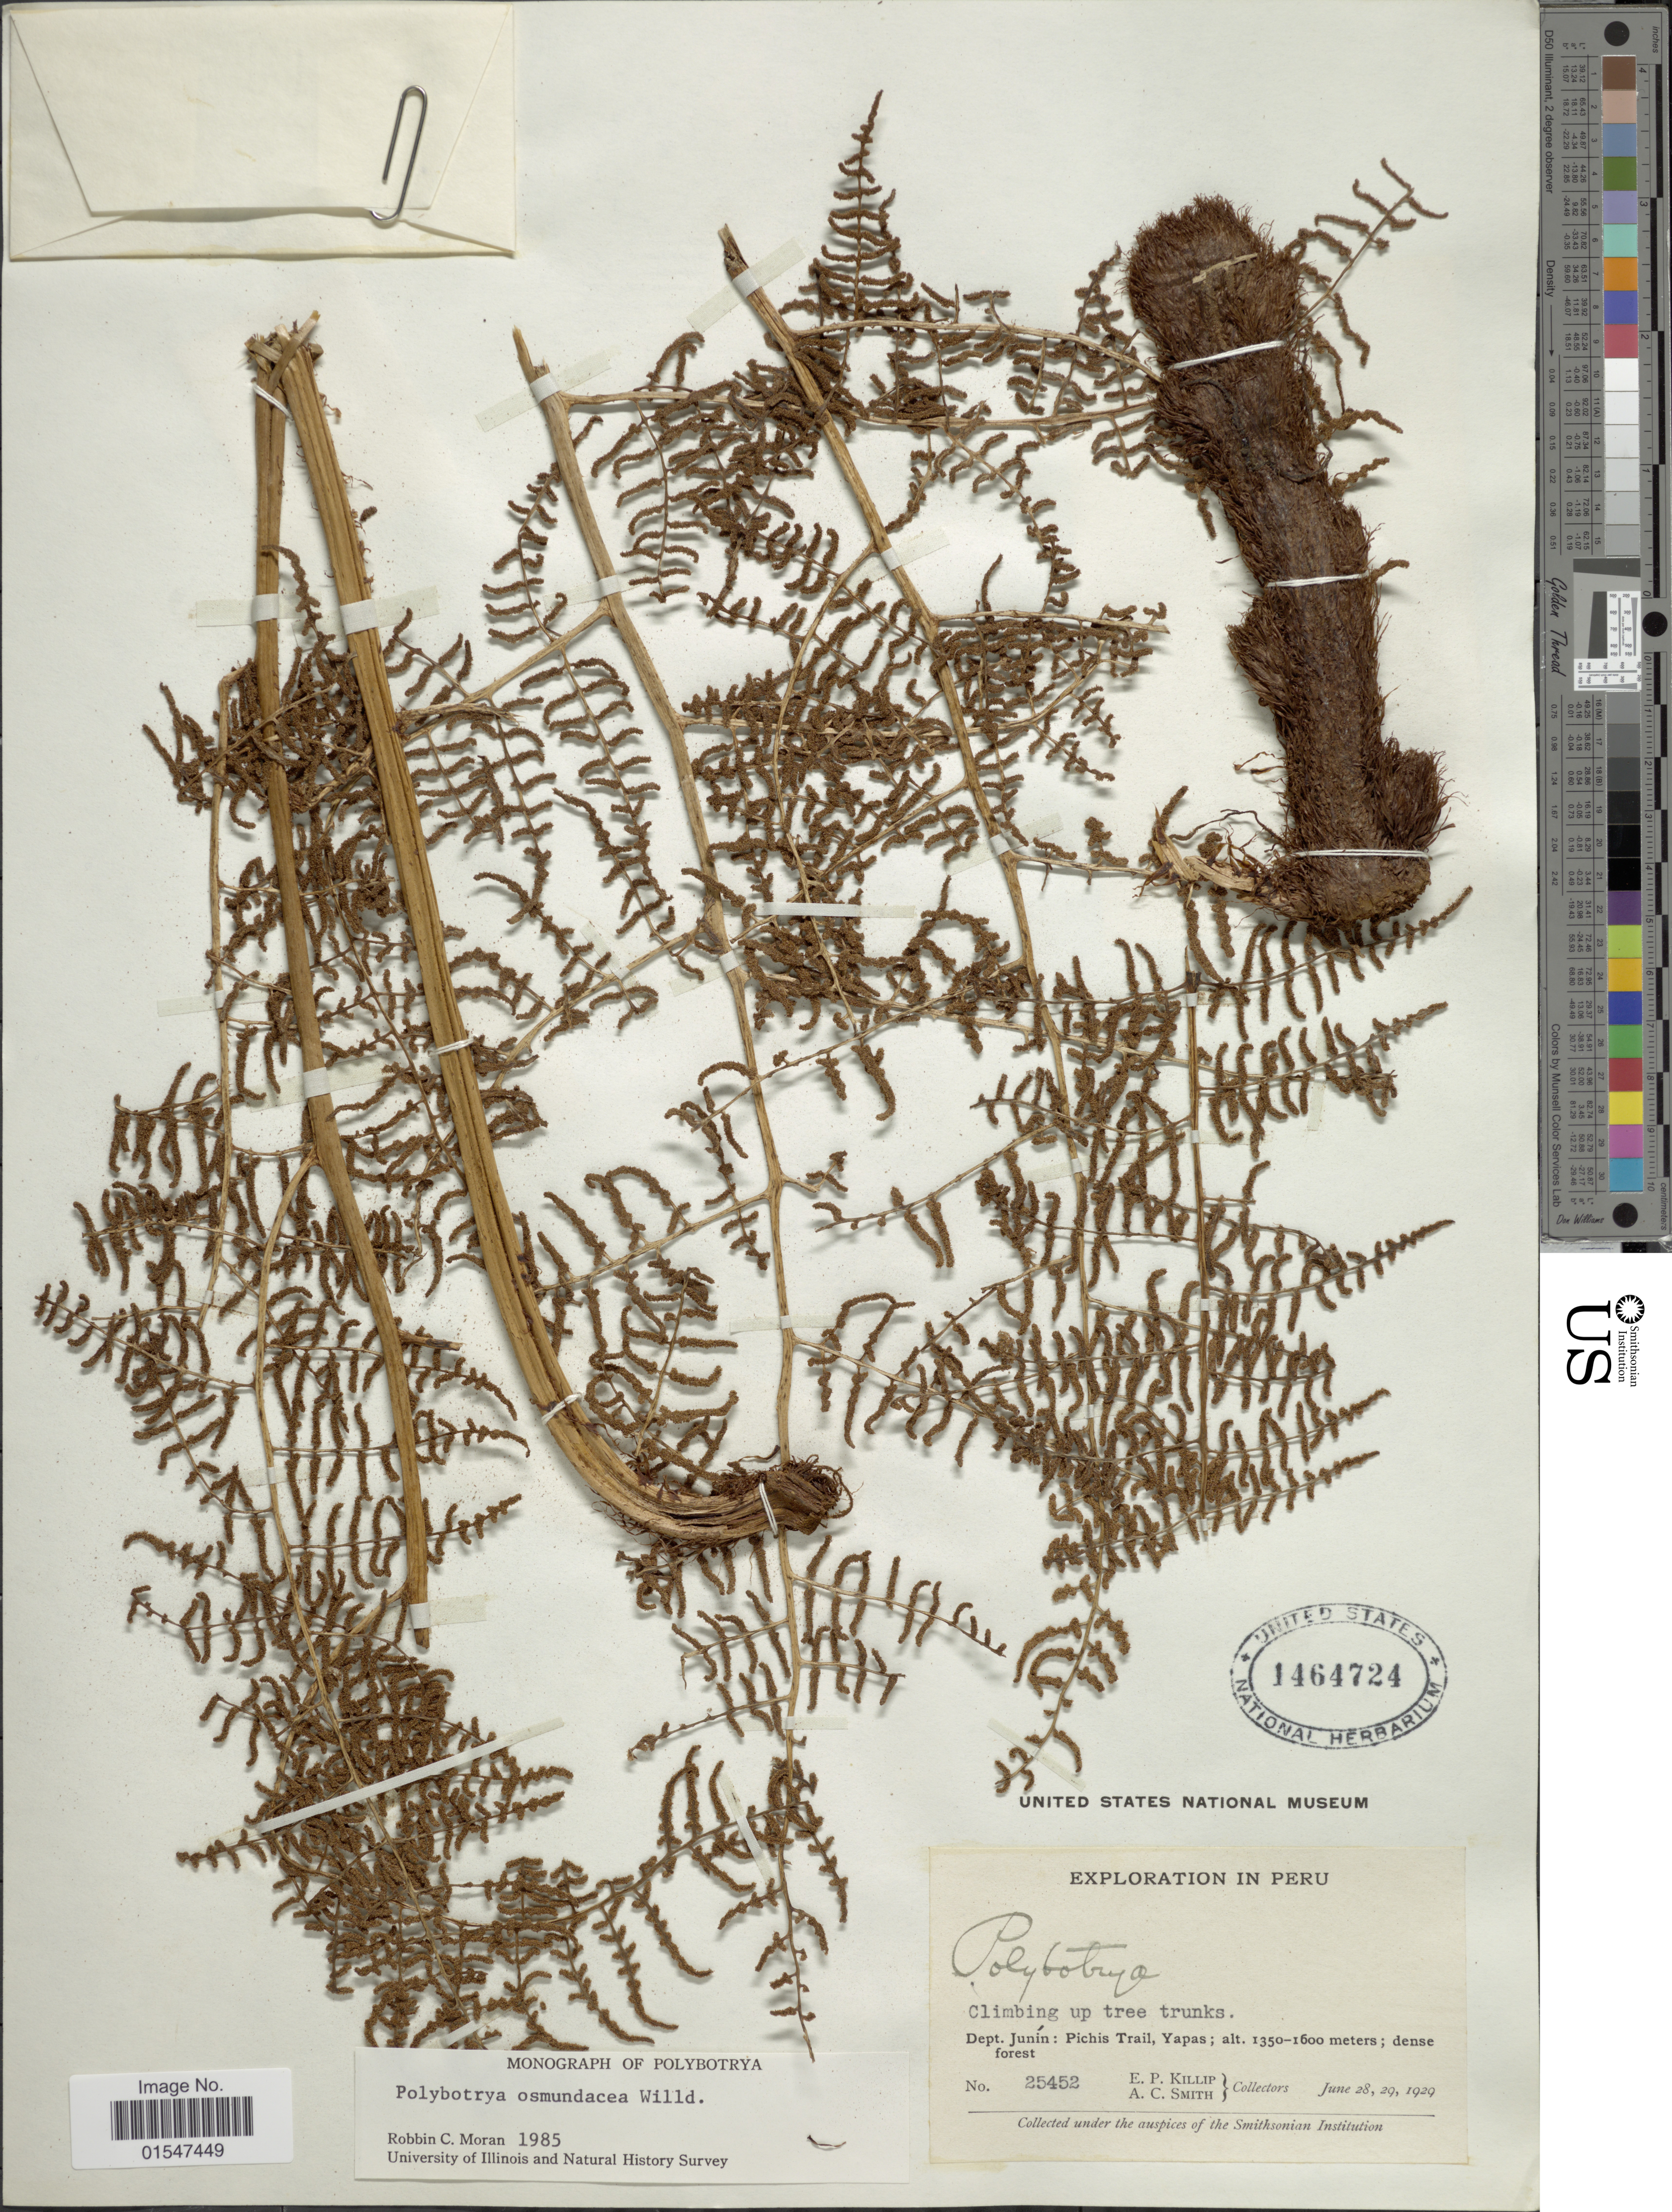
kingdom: Plantae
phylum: Tracheophyta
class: Polypodiopsida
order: Polypodiales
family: Dryopteridaceae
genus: Polybotrya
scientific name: Polybotrya osmundacea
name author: Humb. & Bonpl. ex Willd.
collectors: E. P. Killip & A. C. Smith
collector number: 25452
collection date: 1929-06-28/1929-06-29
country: Peru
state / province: Junín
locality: Pichis Trail, Yapas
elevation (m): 1350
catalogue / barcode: US 1464724